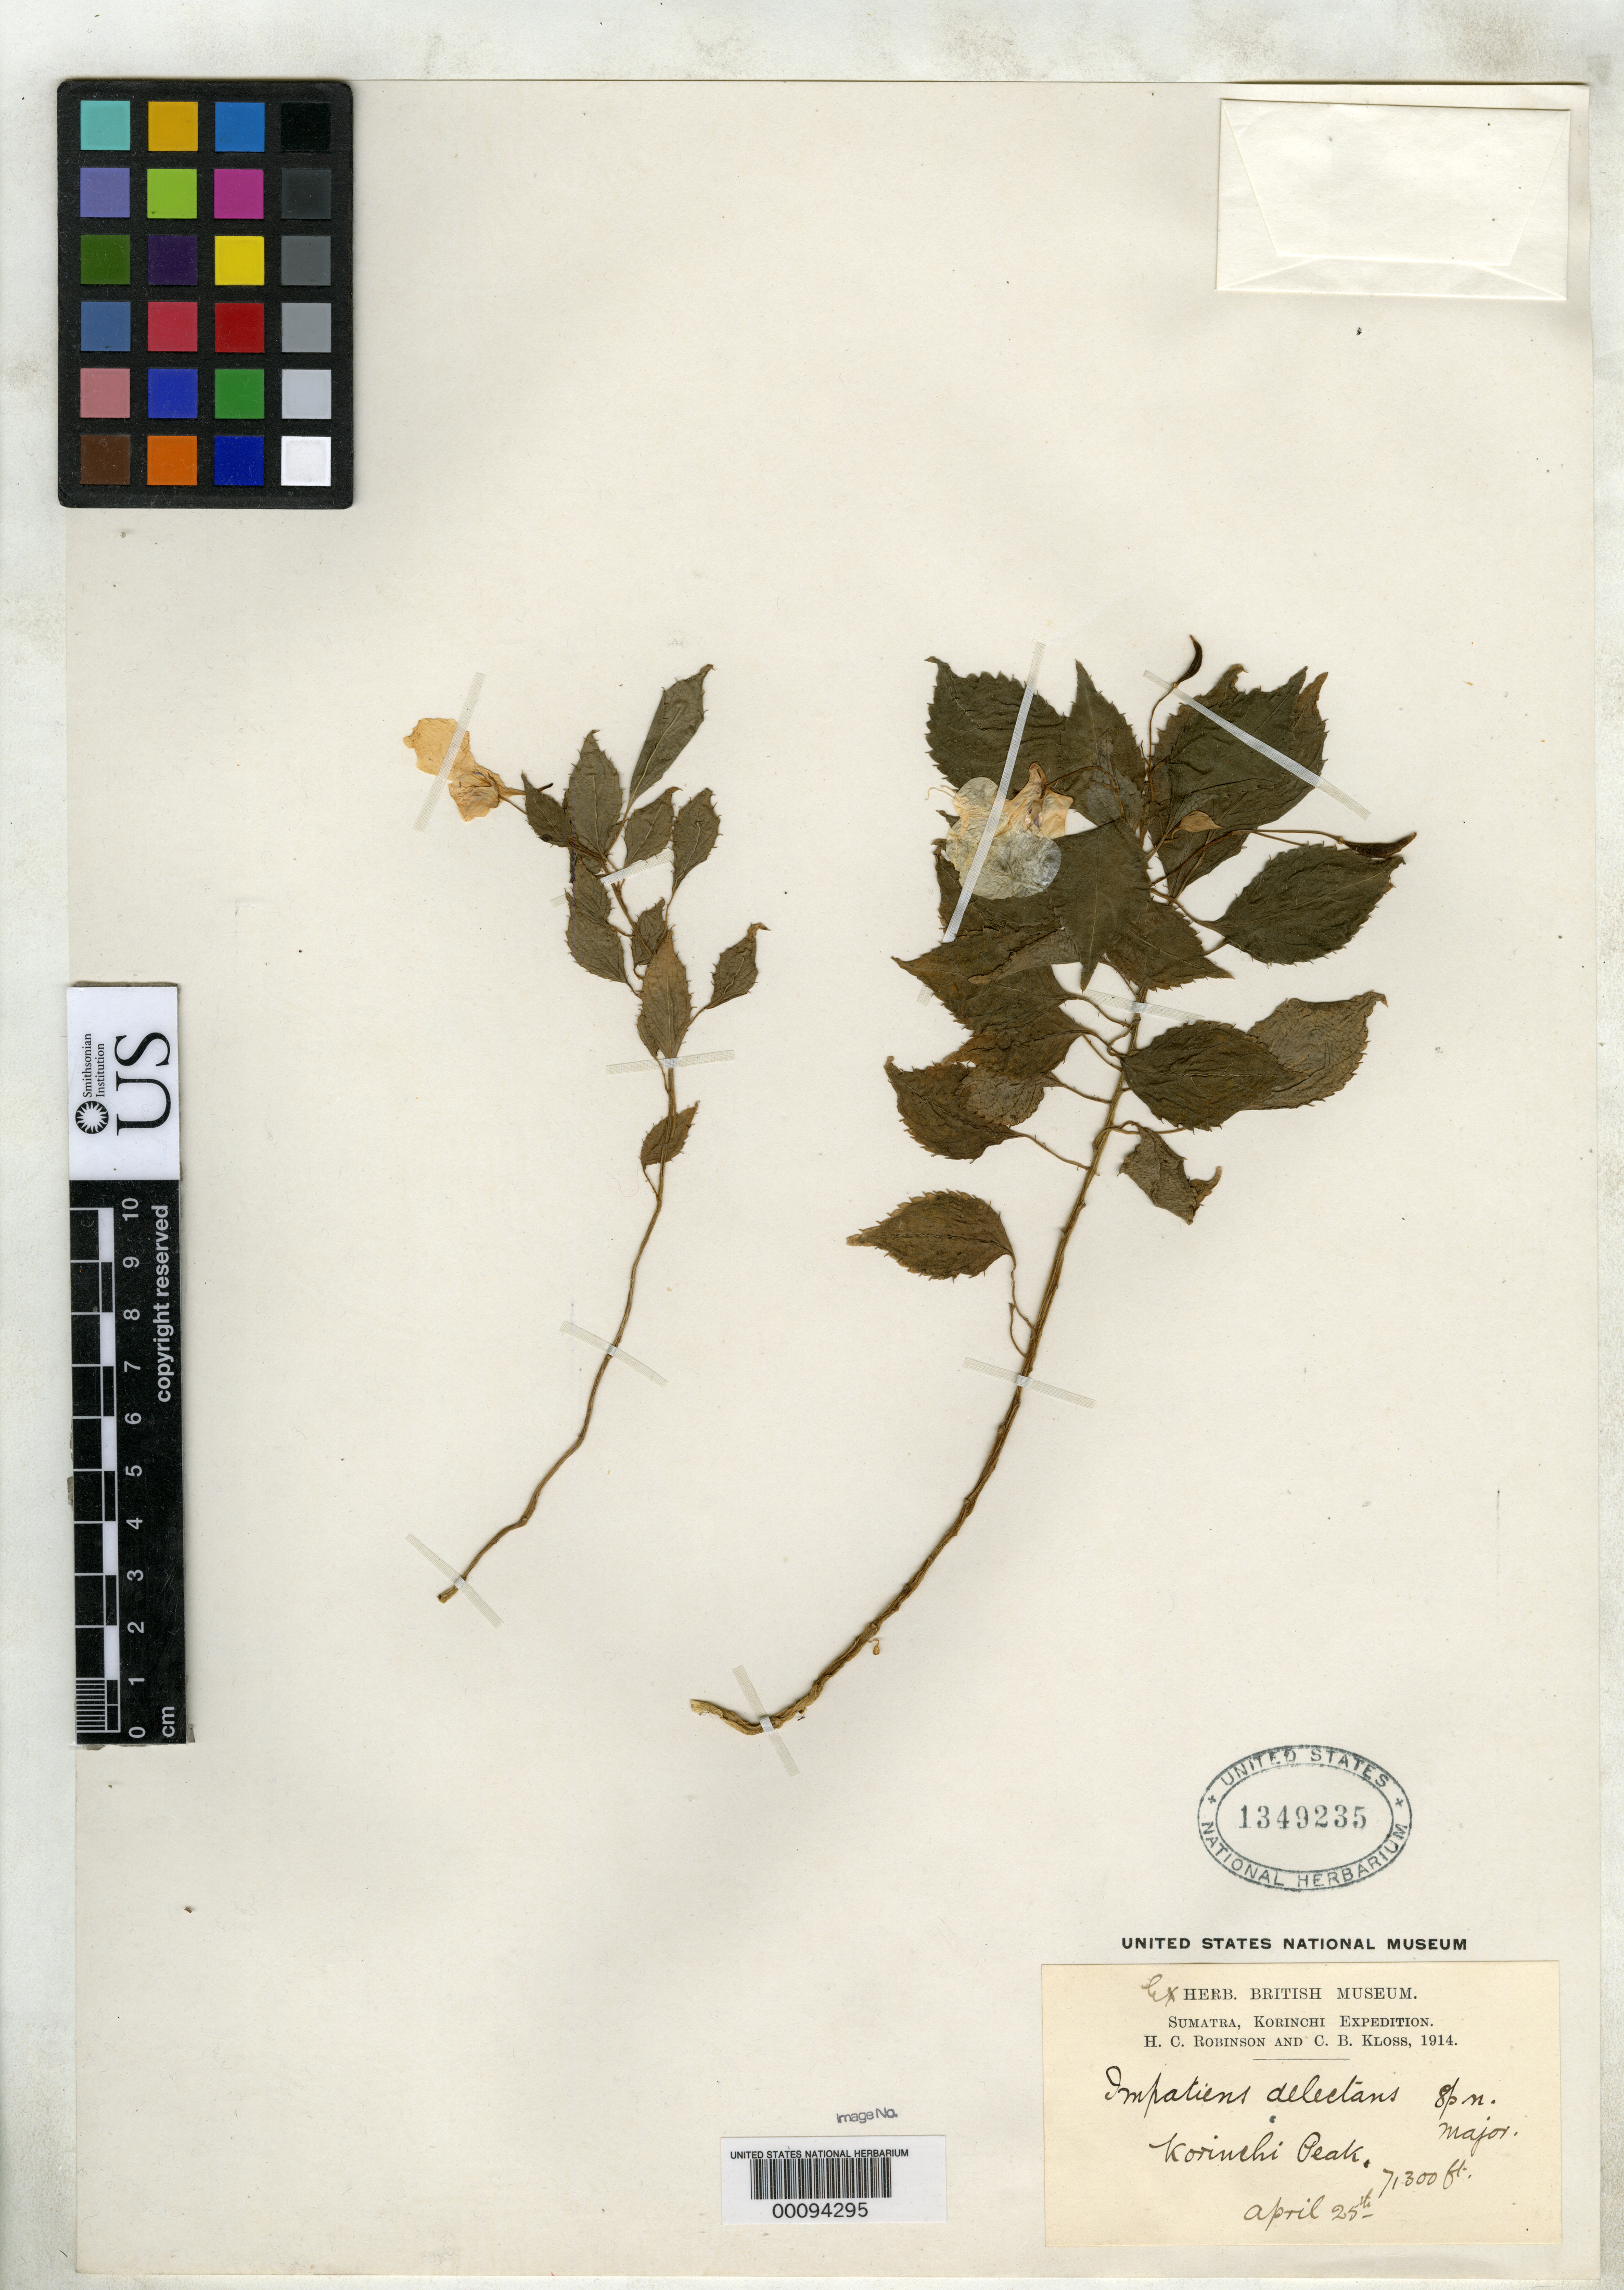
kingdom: Plantae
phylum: Tracheophyta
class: Magnoliopsida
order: Ericales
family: Balsaminaceae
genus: Impatiens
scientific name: Impatiens delectans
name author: Ridl.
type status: Type Collection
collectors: H. C. Robinson & C. Kloss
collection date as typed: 25 Apr 1914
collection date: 1914-04-25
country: Indonesia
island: Sumatra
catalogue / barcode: US 1349235